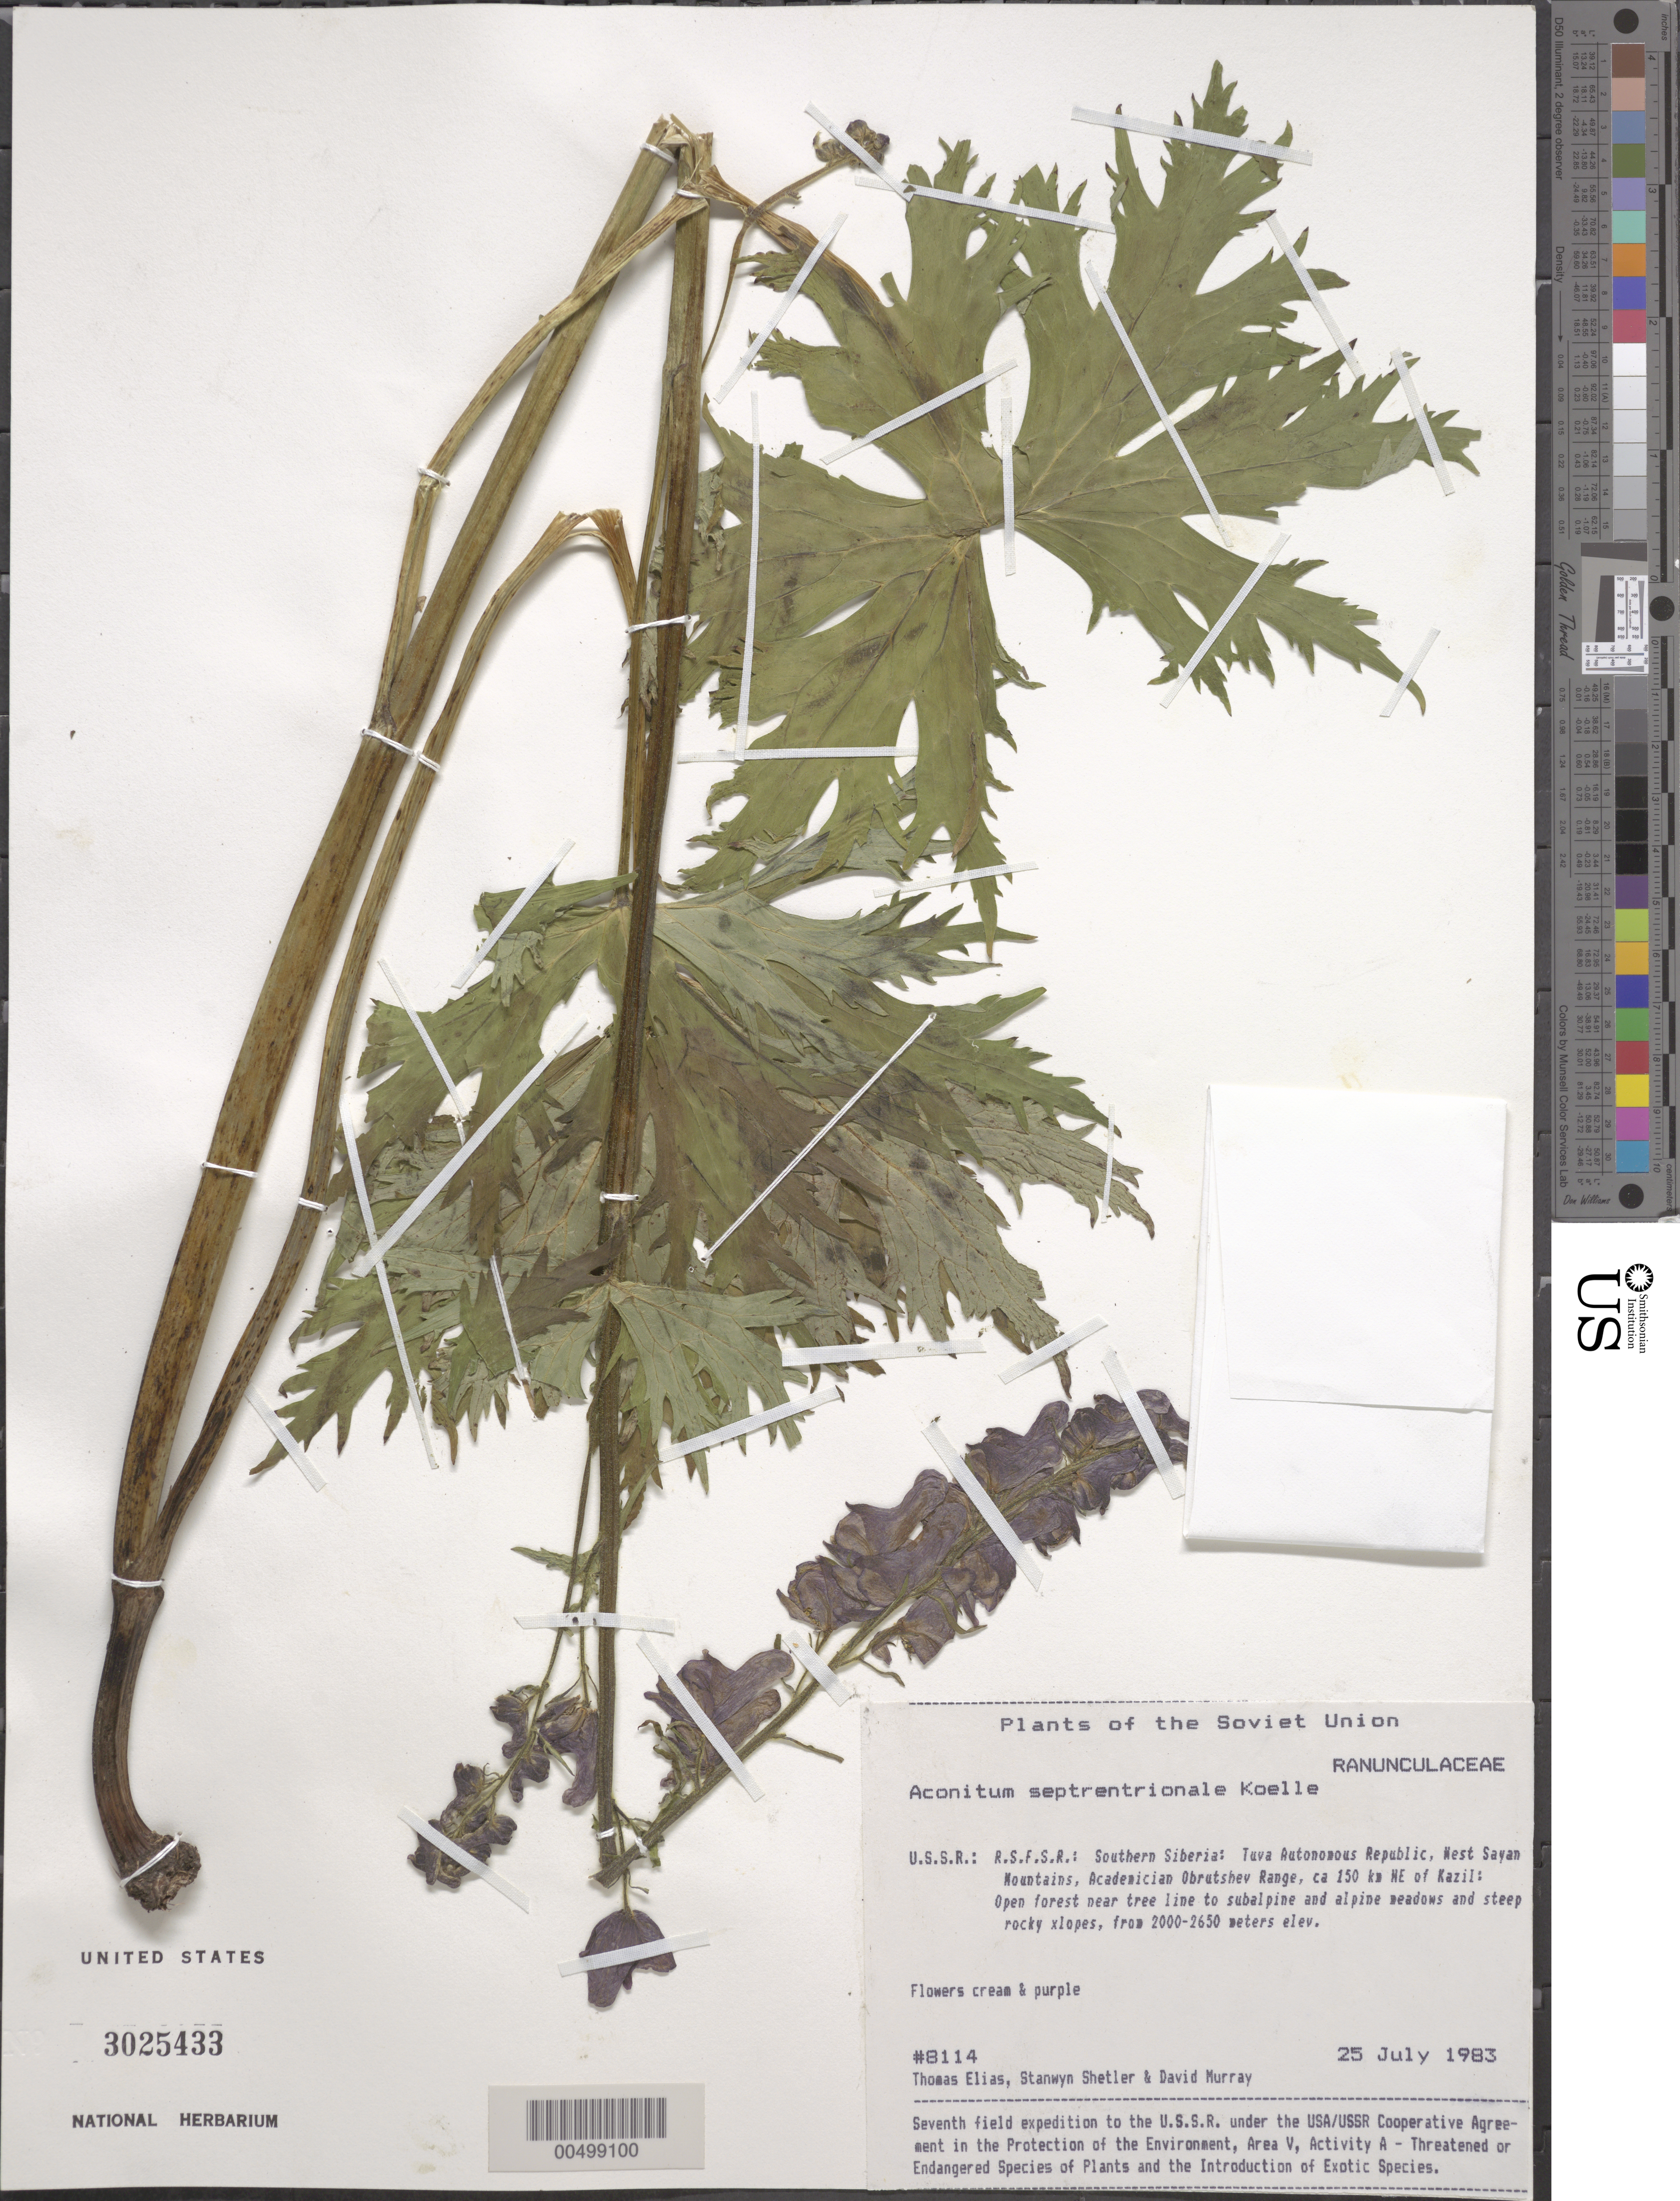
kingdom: Plantae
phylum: Tracheophyta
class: Magnoliopsida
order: Ranunculales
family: Ranunculaceae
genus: Aconitum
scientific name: Aconitum septentrionale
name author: Koelle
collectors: T. Elias, S. Shetler & D. F. Murray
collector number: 8114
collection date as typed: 25 Jul 1983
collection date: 1983-07-25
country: Russian Federation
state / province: Tuva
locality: West Sayan Mountains, Academician Obrutshev Range, ca. 150 km NE of Kazil [Kyzyl]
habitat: open forest near tree line to subalpine and alpine meadows and steep rocky slopes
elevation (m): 2000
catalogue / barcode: US 3025433